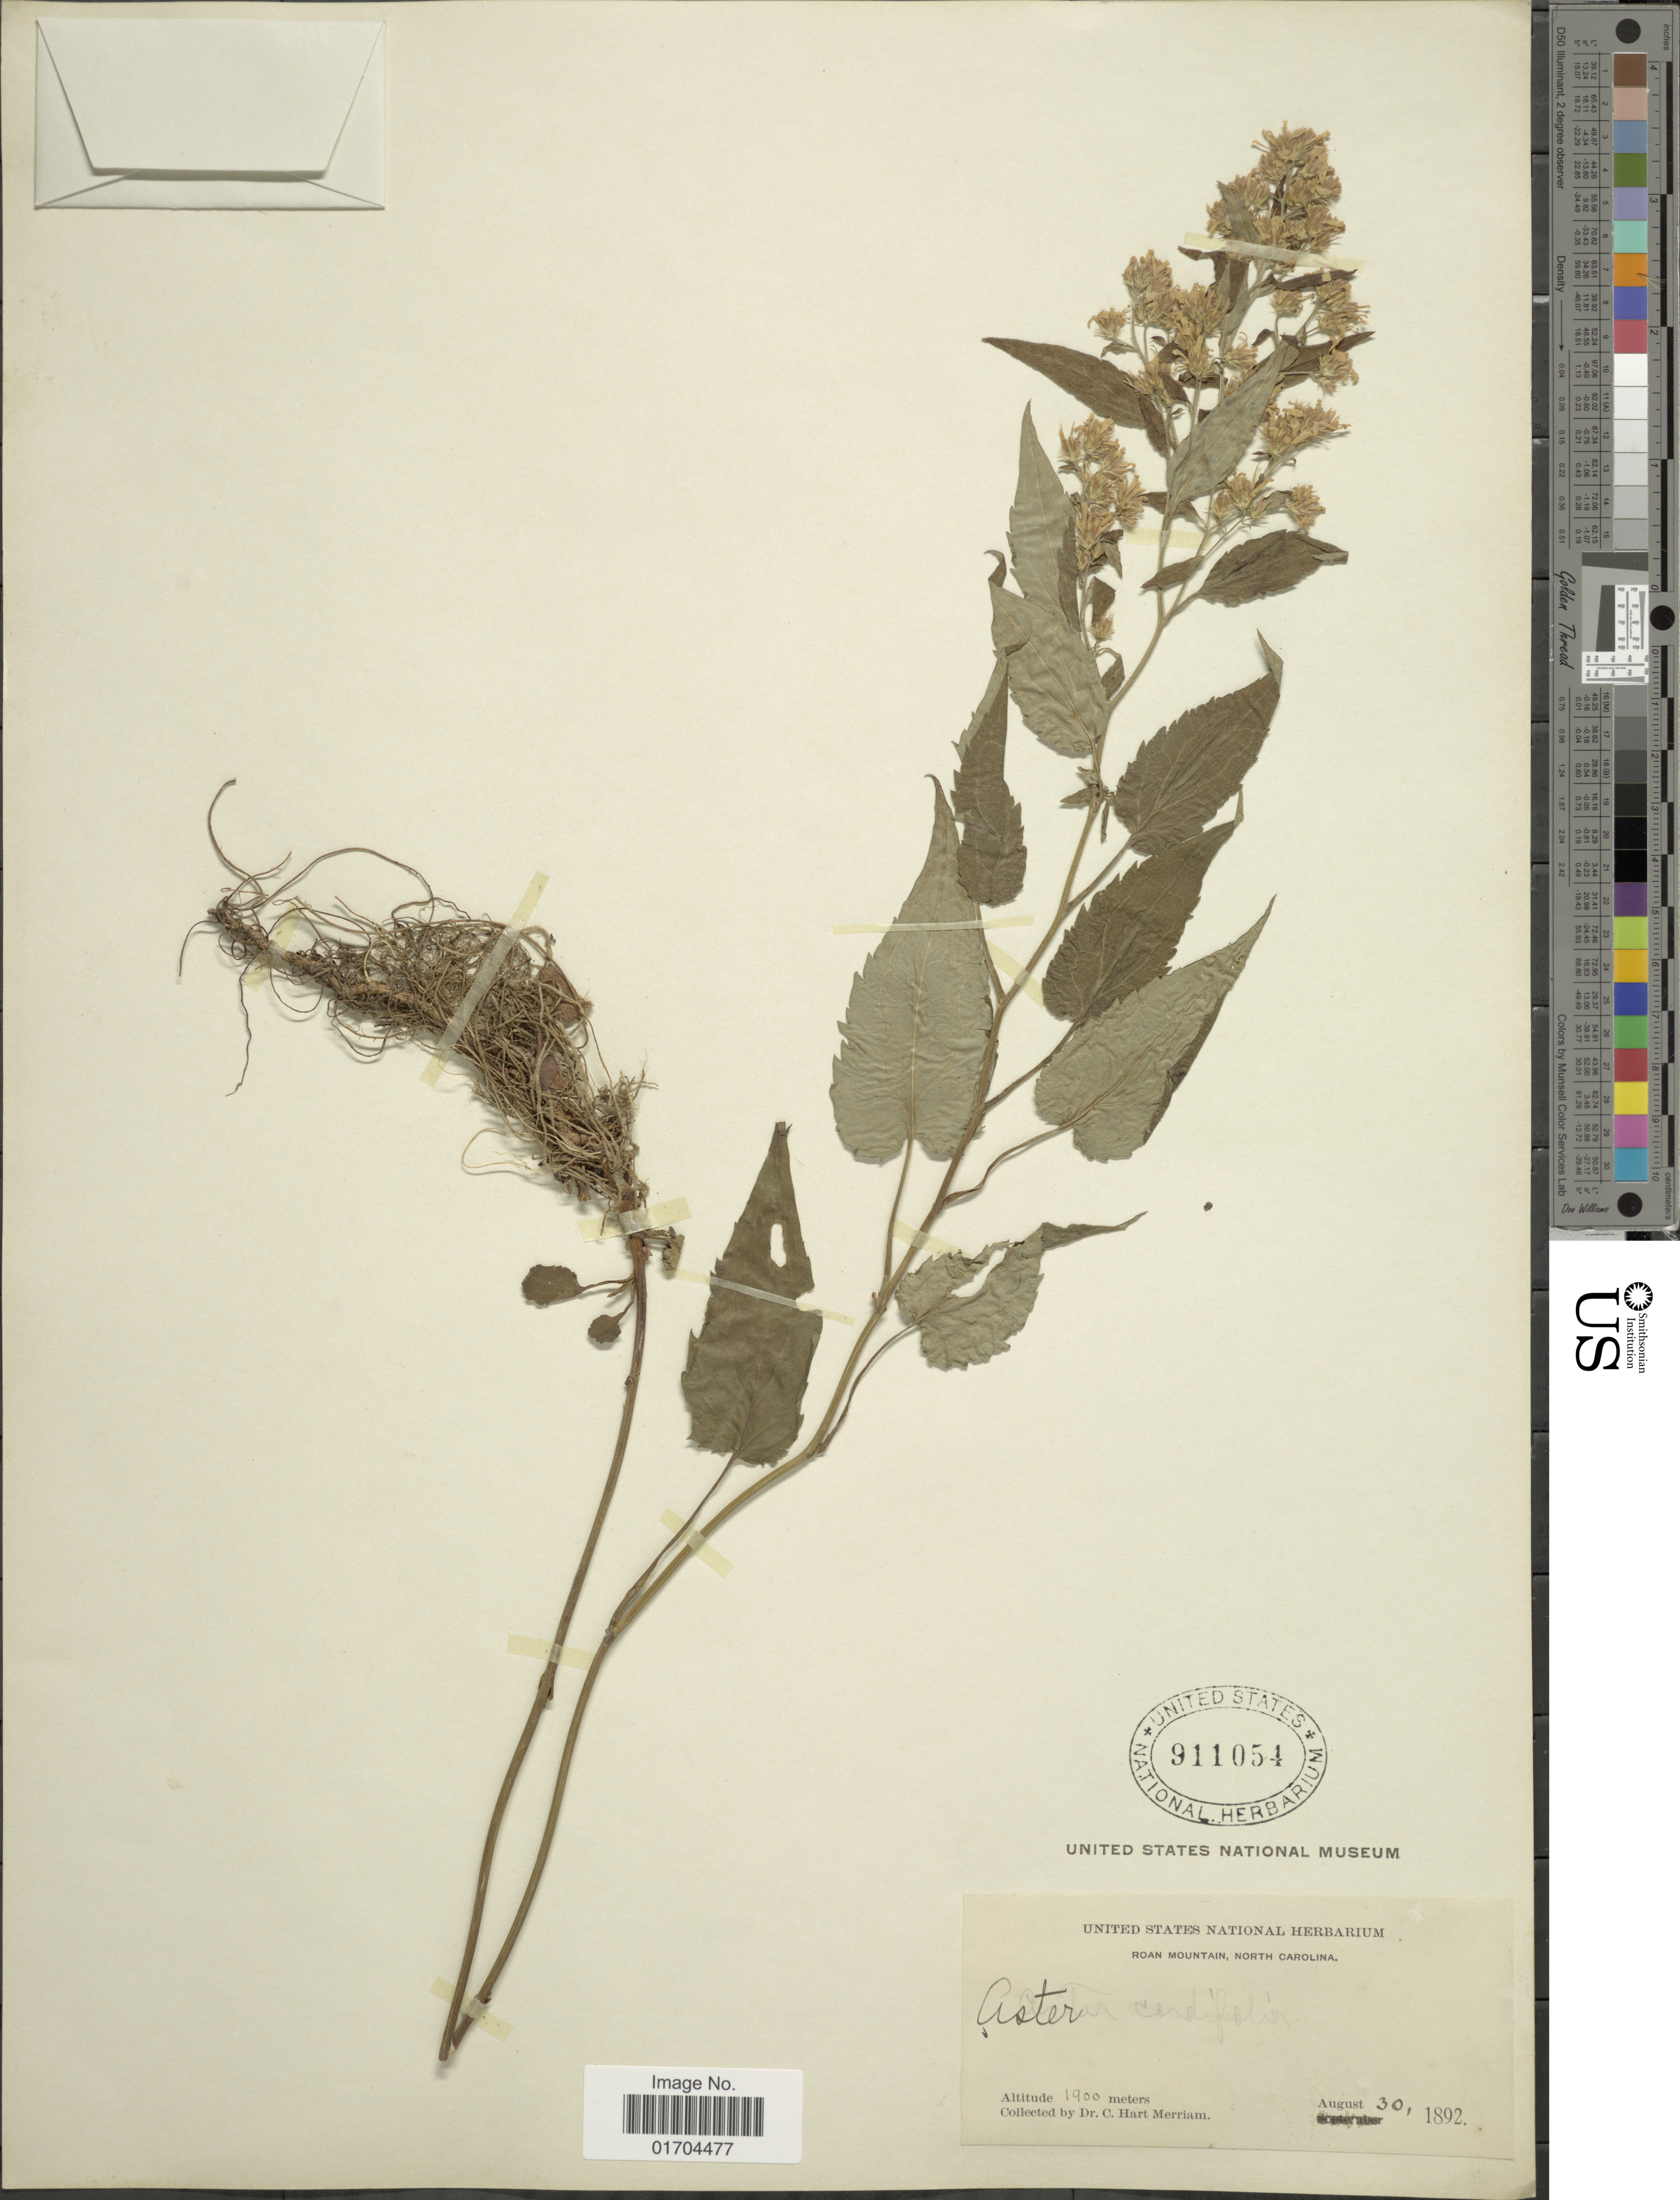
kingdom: Plantae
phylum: Tracheophyta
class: Magnoliopsida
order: Asterales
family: Asteraceae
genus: Symphyotrichum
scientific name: Symphyotrichum sp.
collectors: C. Merriam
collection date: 1892-08-30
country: United States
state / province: North Carolina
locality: Roan Mountain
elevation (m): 1900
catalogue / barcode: US 911054